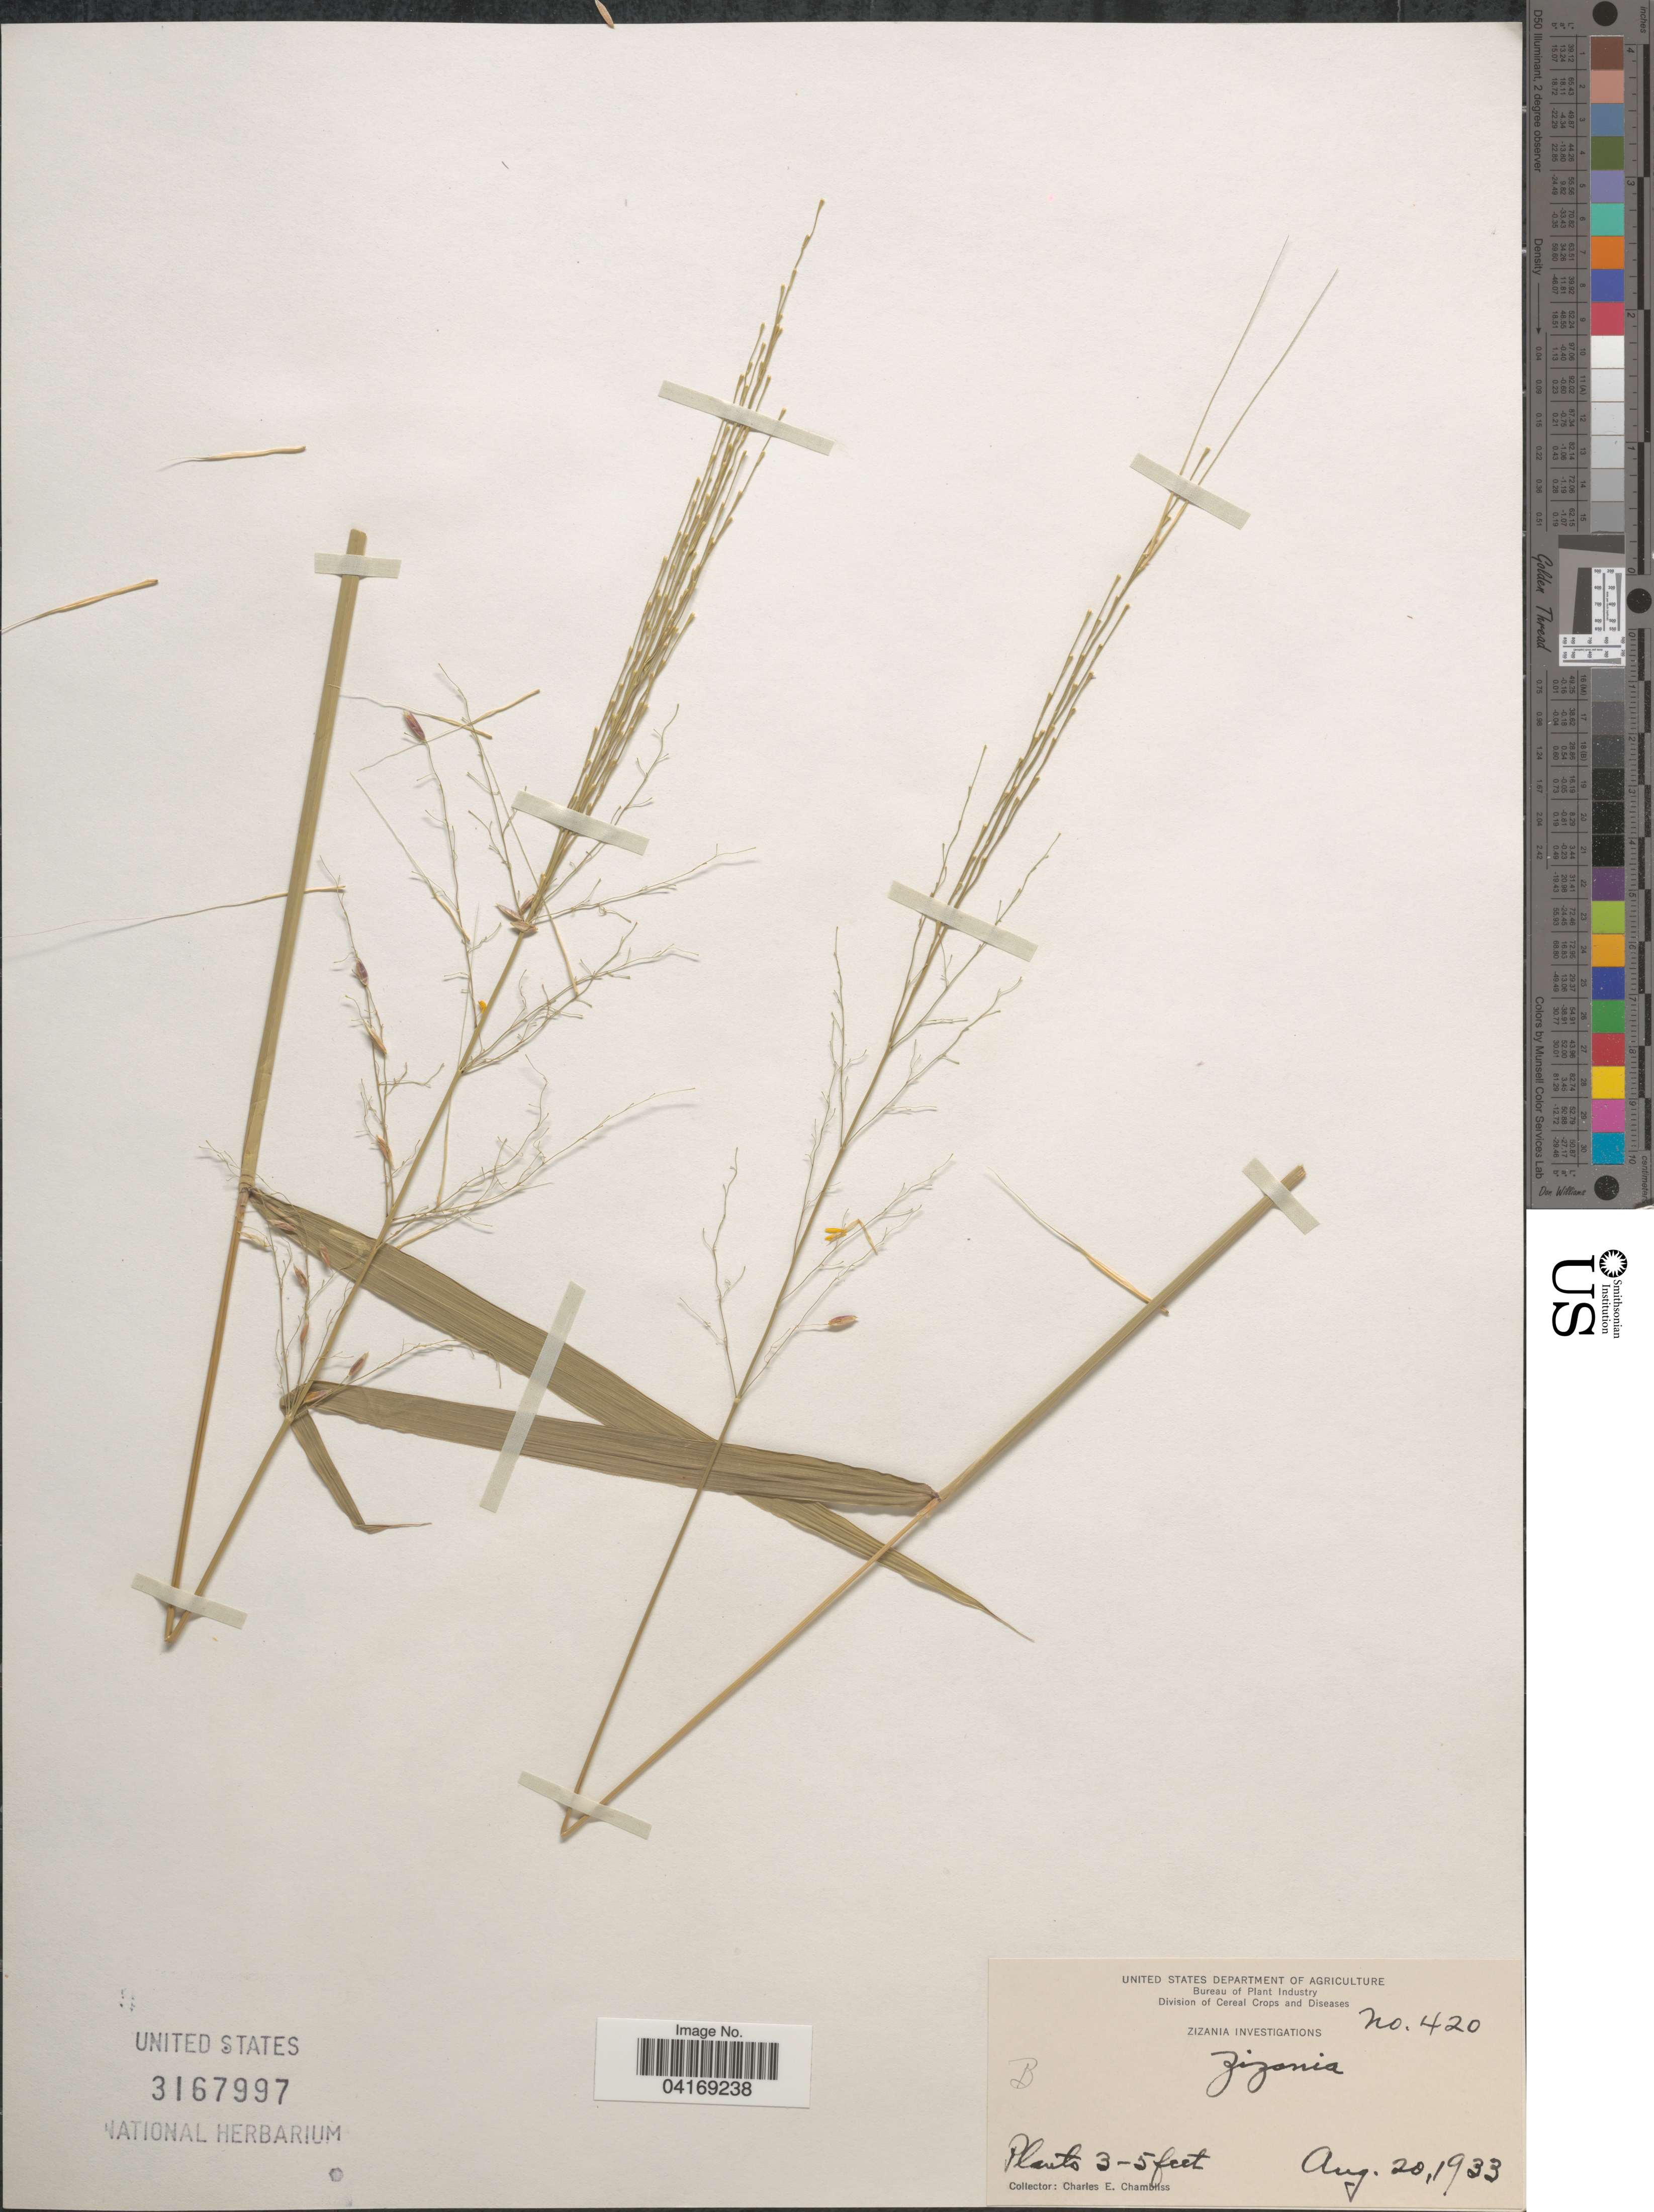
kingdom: Plantae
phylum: Tracheophyta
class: Liliopsida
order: Poales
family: Poaceae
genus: Zizania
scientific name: Zizania sp.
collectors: C. Chambliss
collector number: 420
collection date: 1933-08-20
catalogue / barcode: US 3167997